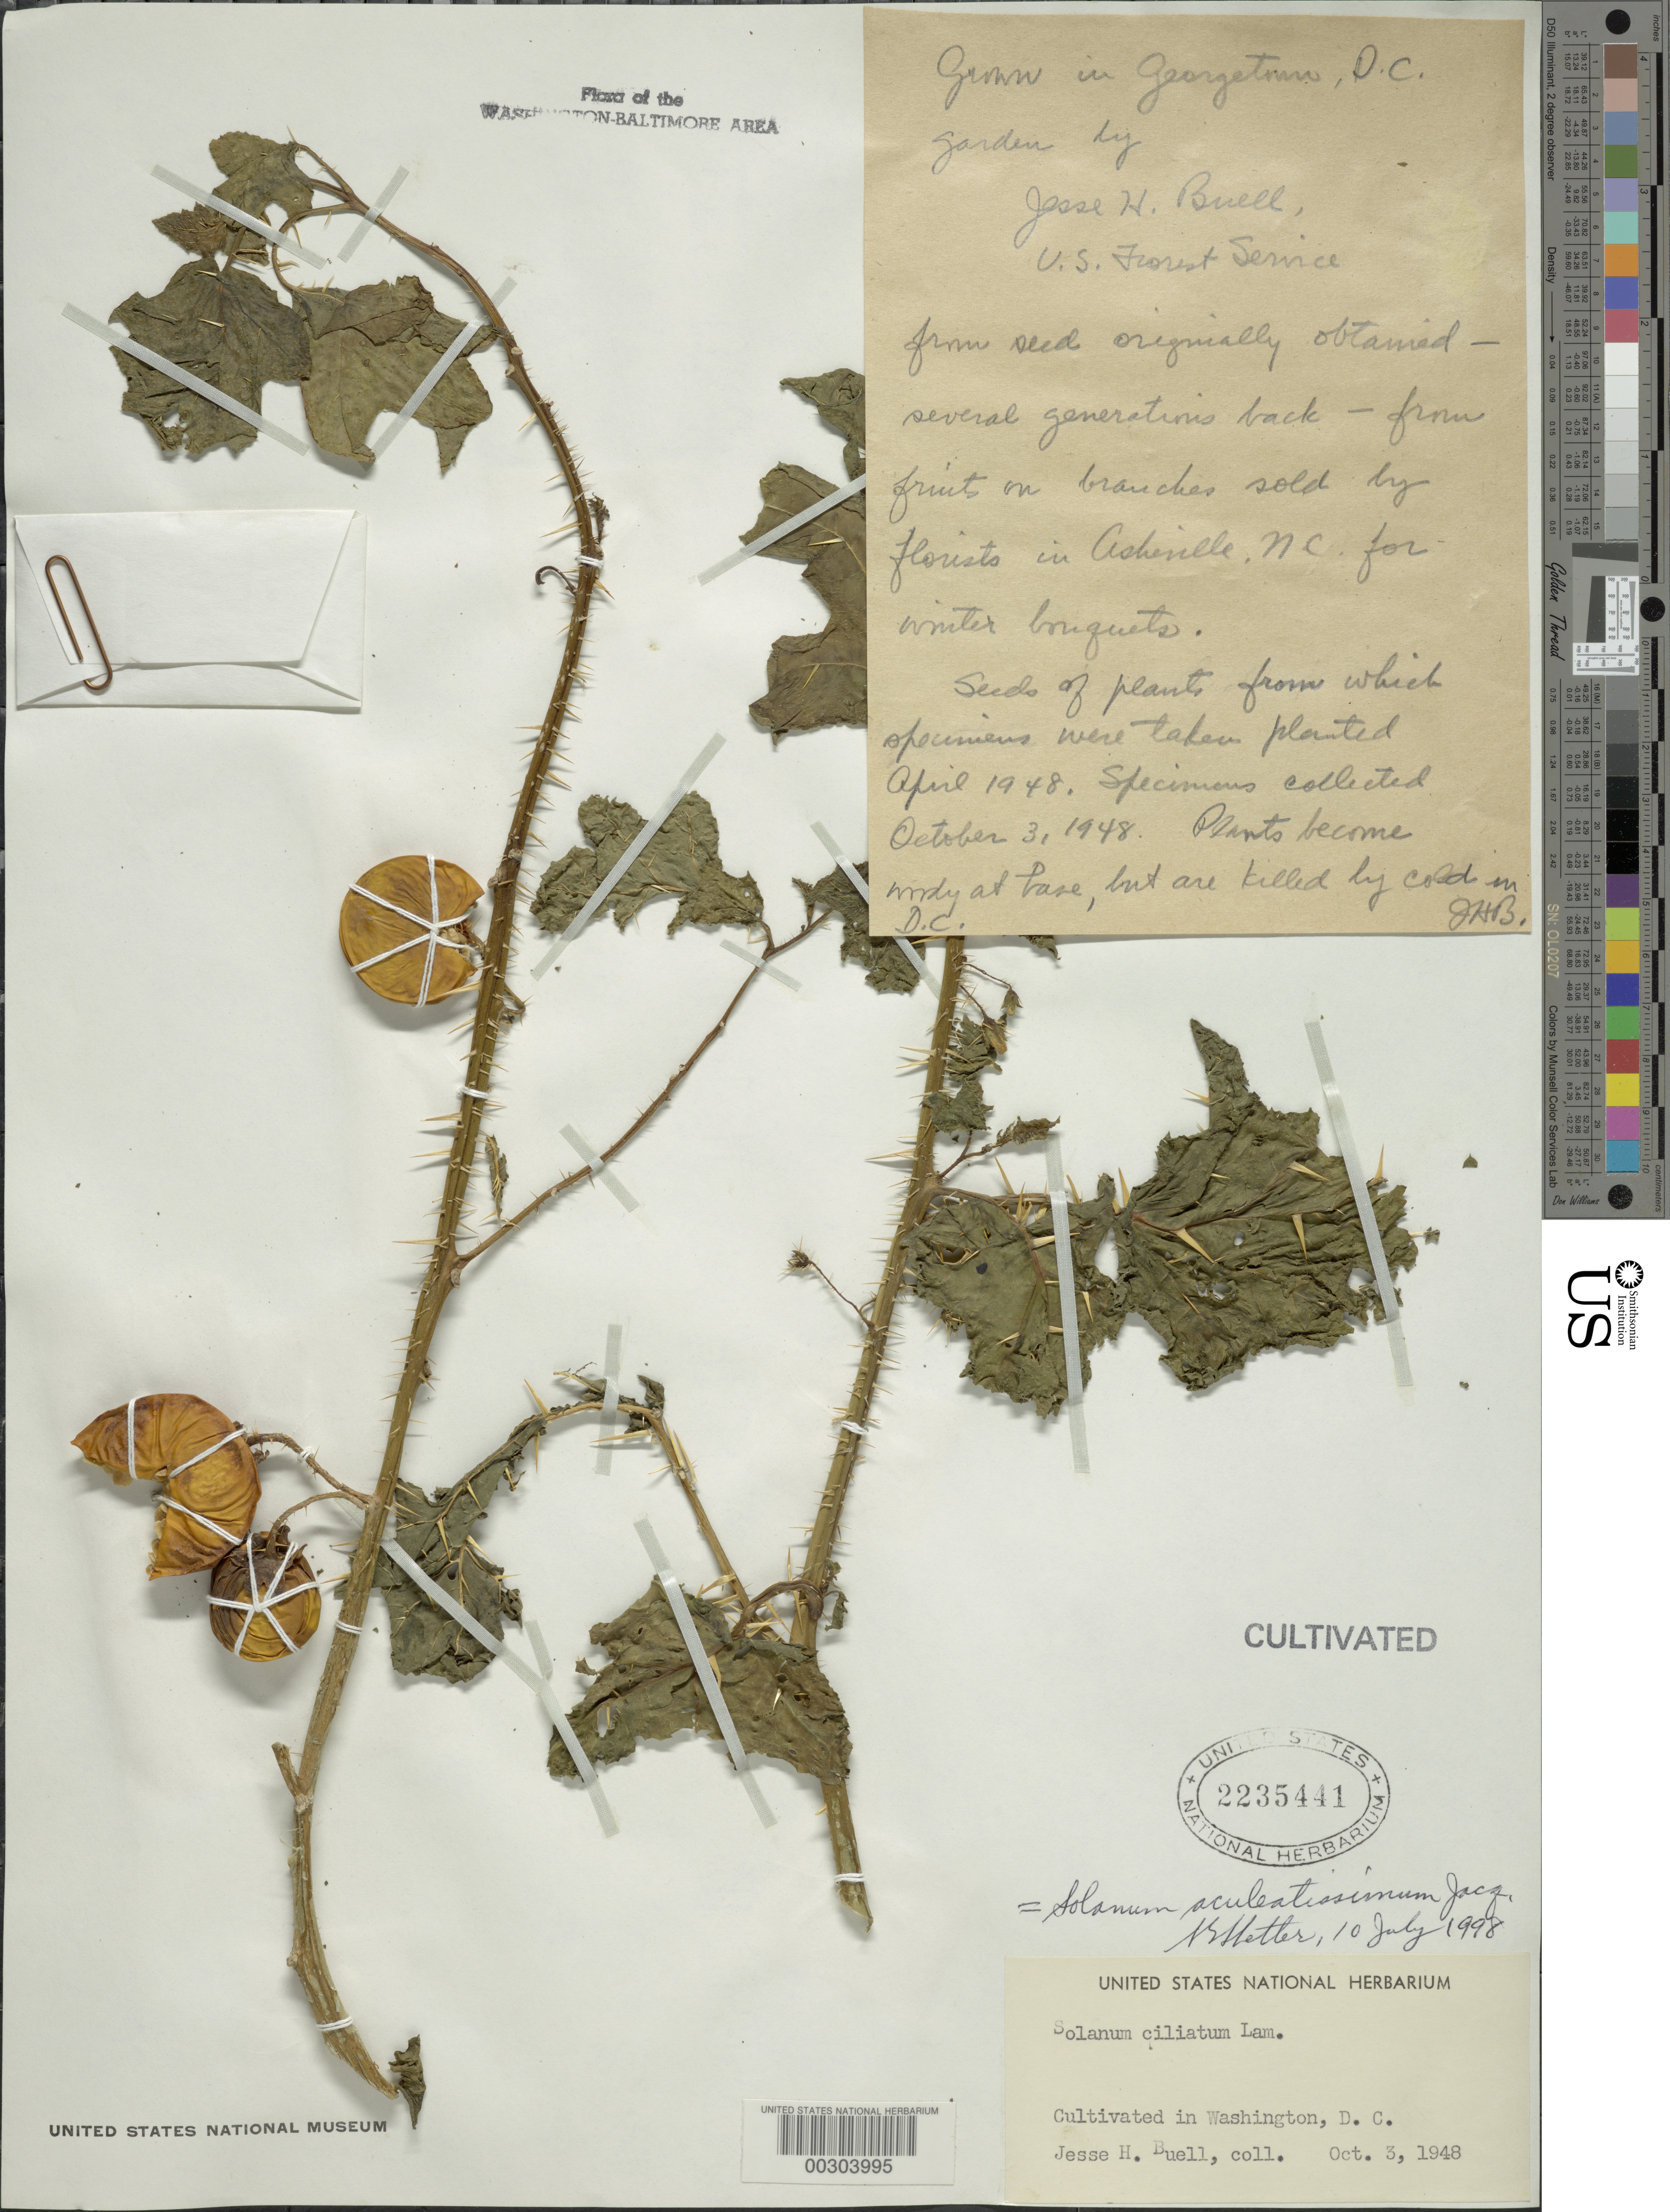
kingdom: Plantae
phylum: Tracheophyta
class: Magnoliopsida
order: Solanales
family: Solanaceae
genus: Solanum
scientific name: Solanum aculeatissimum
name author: Jacq.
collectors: J. Buell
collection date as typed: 03 Oct 1948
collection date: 1948-10-03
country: United States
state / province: District of Columbia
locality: Georgetown C. and O. Canal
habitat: Garden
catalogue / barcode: US 2235441